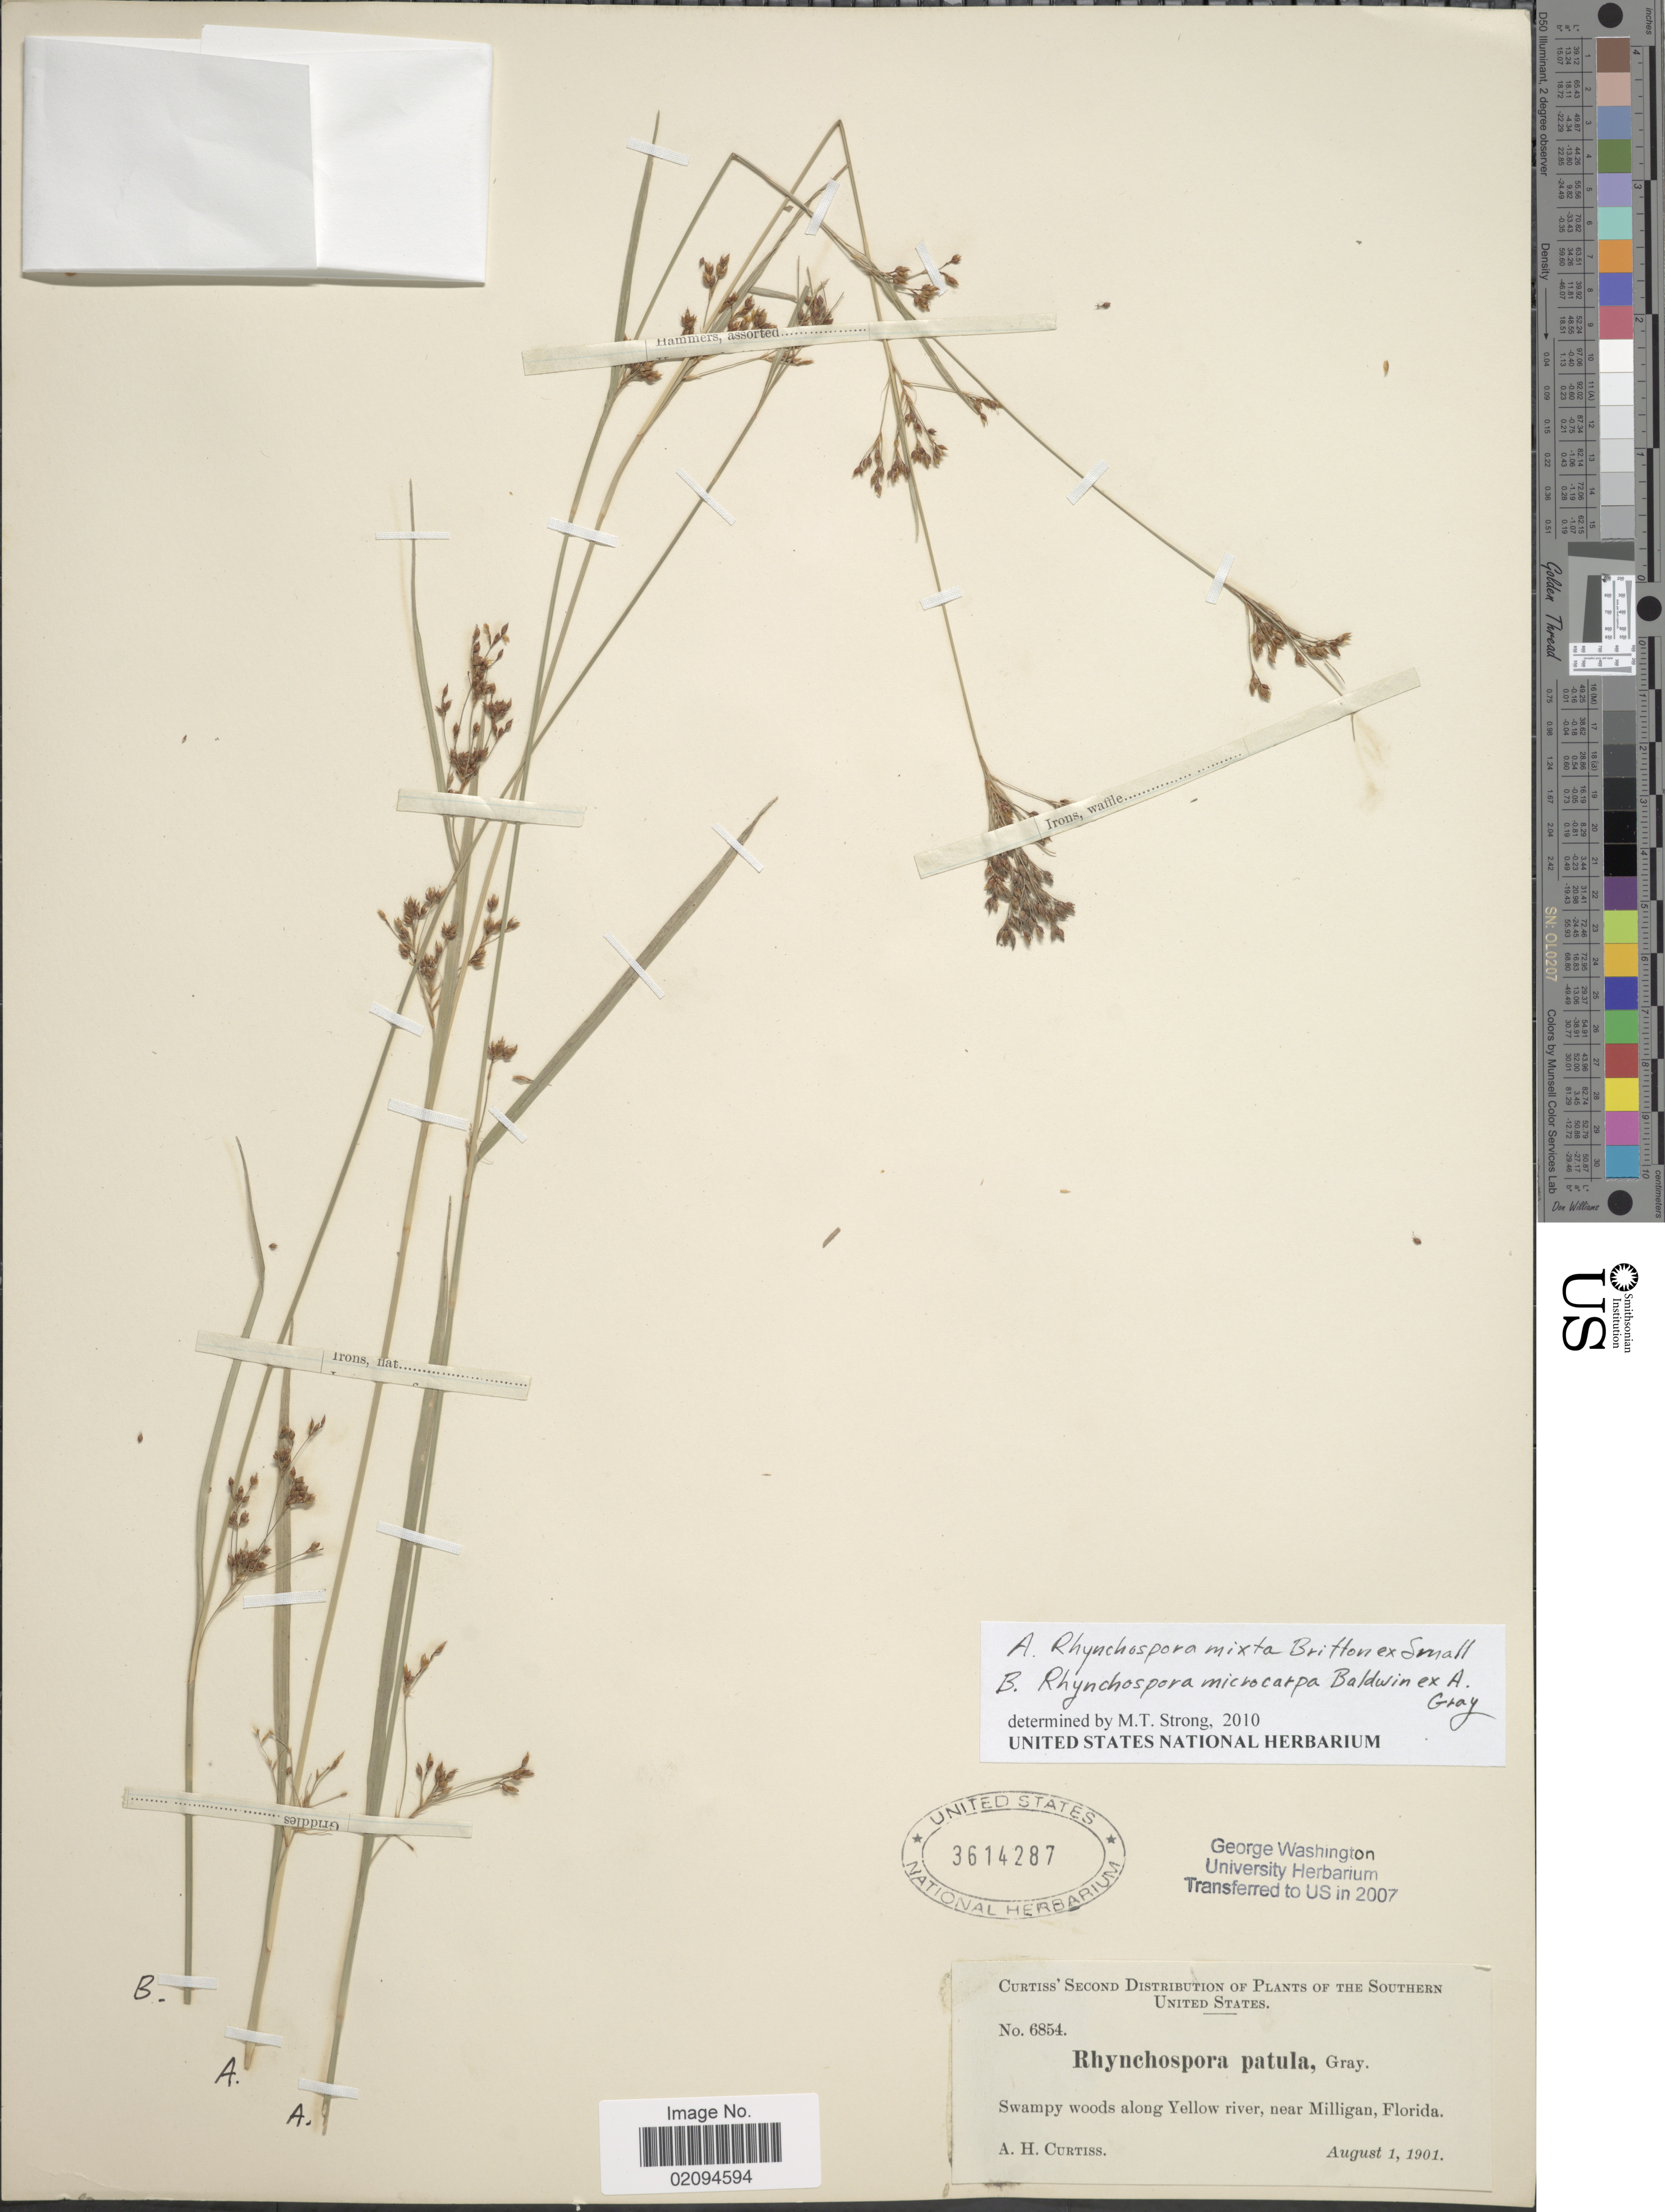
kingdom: Plantae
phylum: Tracheophyta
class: Liliopsida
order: Poales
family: Cyperaceae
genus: Rhynchospora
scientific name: Rhynchospora mixta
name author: Britton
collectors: A. H. Curtiss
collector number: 6854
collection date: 1901-08-01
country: United States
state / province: Florida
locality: Southern United States. Swampy woods along Yellow river, near Milligan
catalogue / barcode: US 3614287